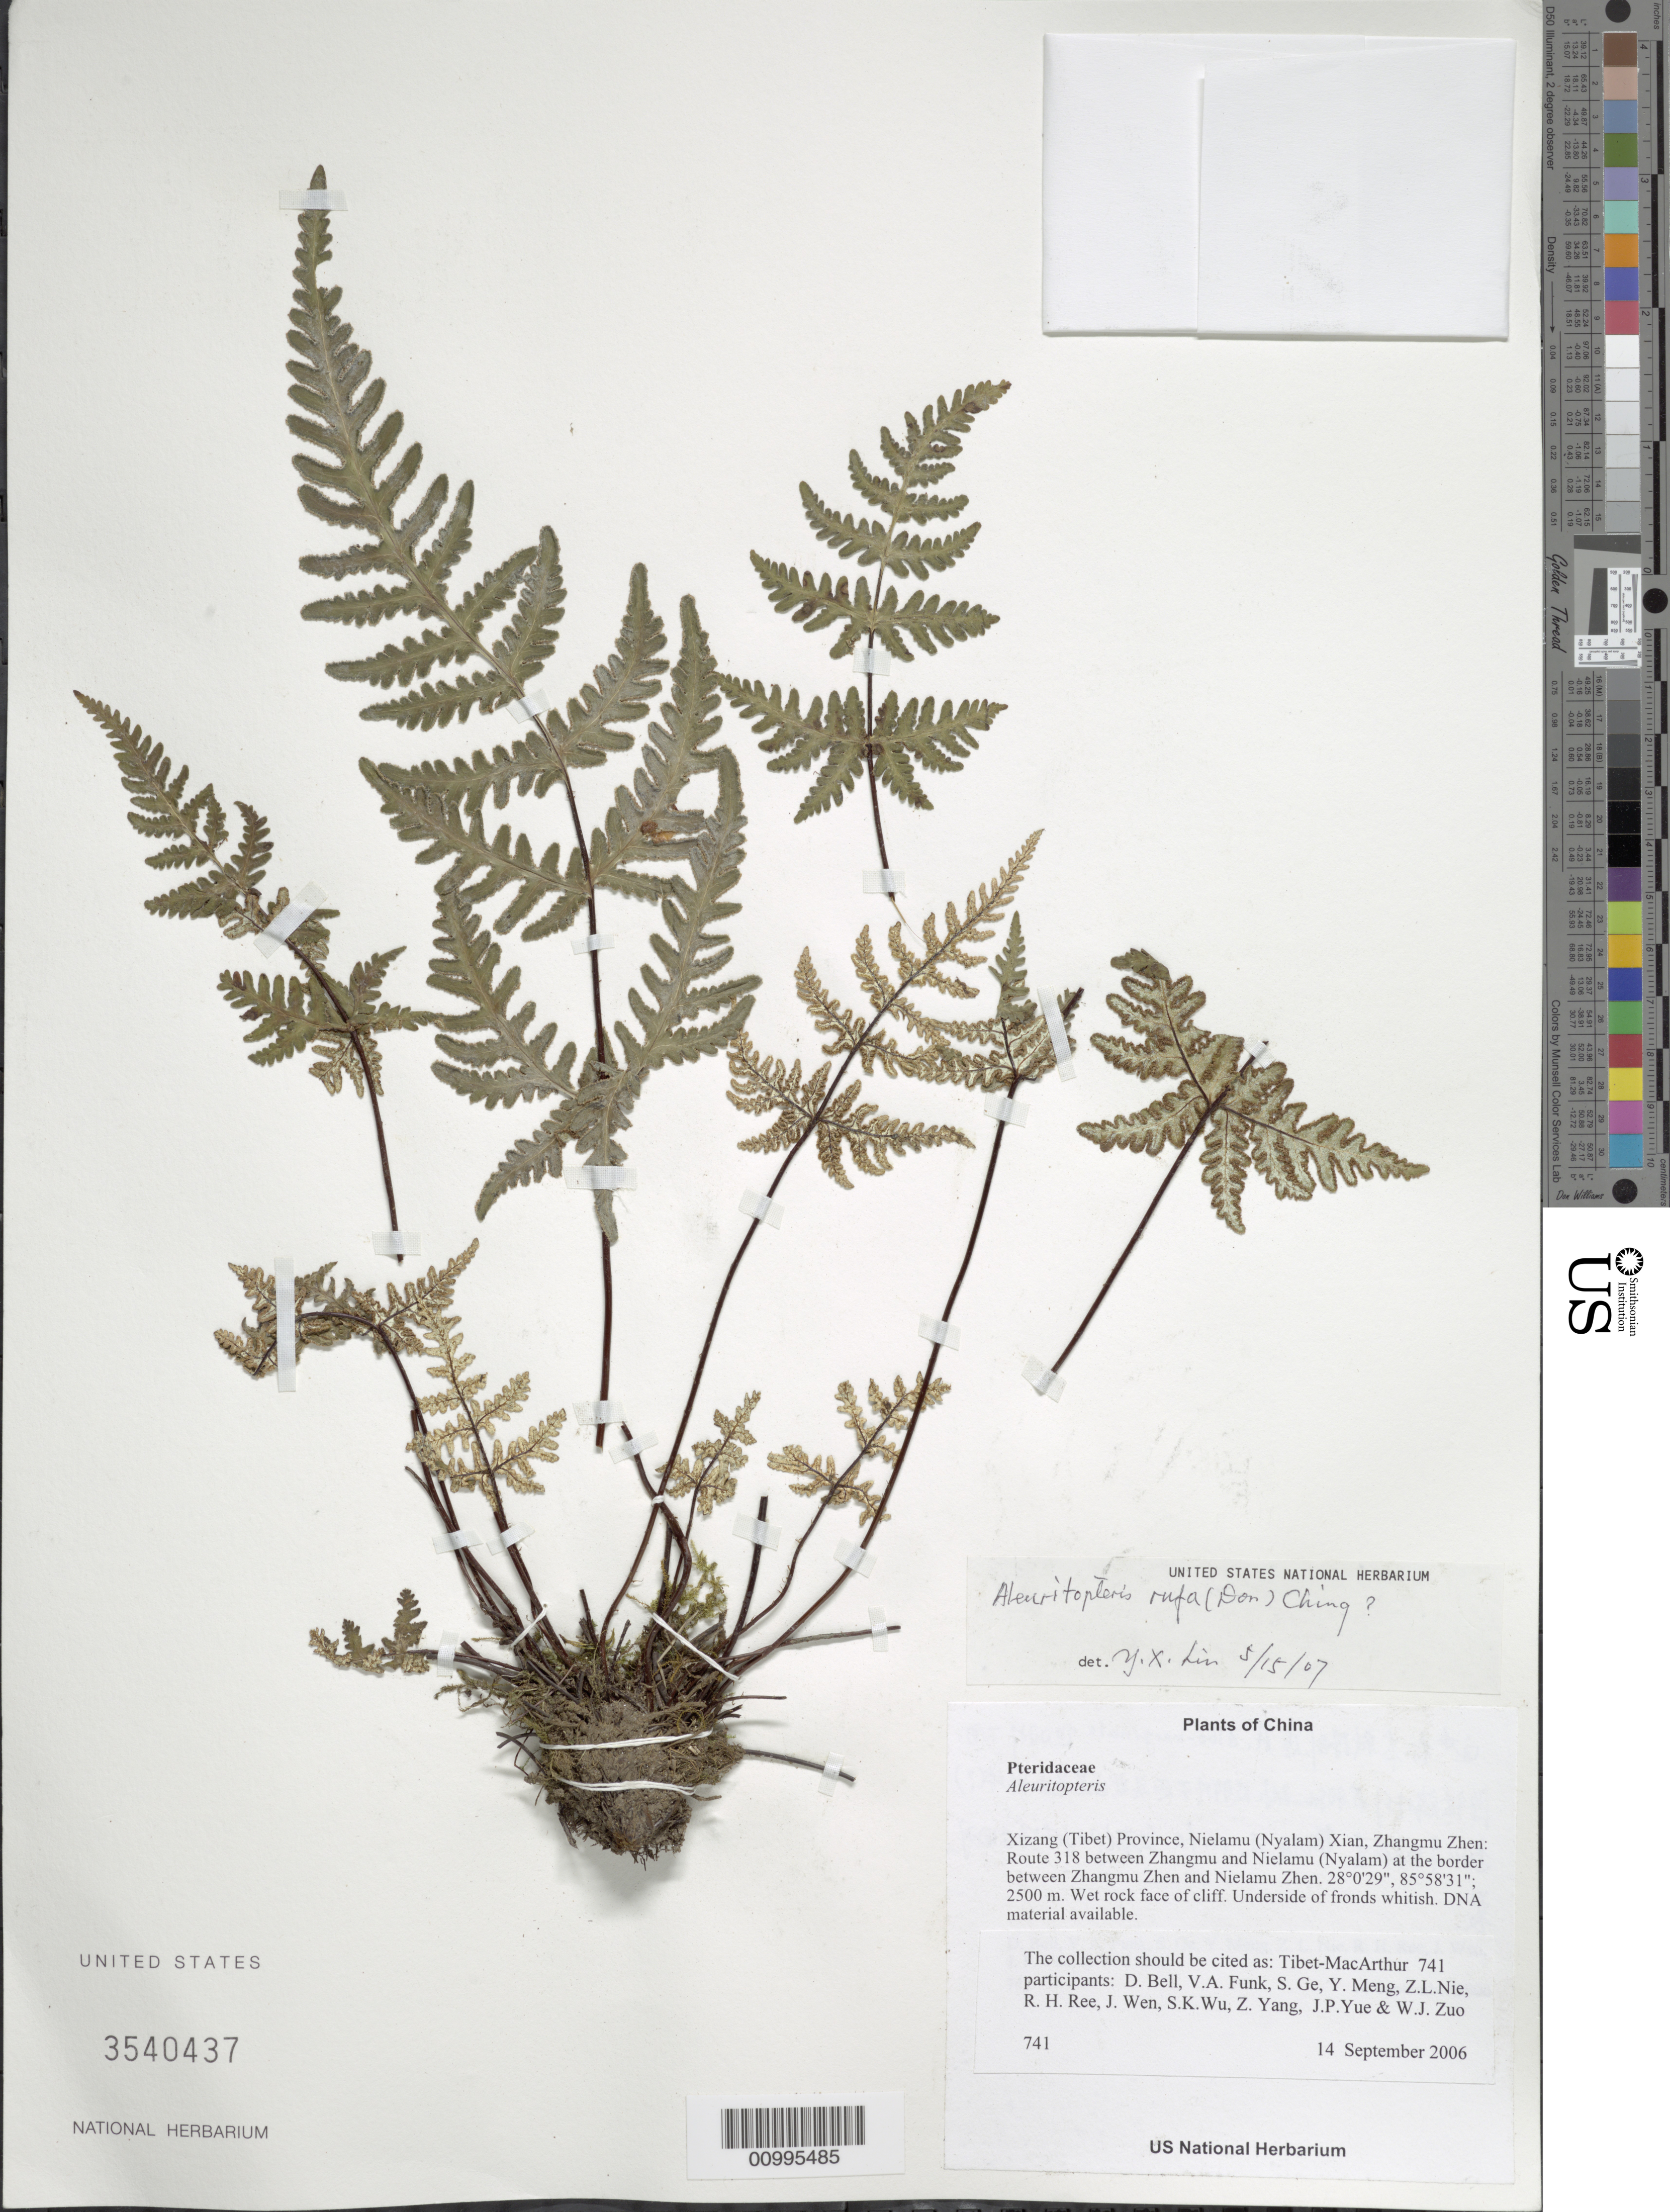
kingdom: Plantae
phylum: Tracheophyta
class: Polypodiopsida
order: Polypodiales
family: Pteridaceae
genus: Aleuritopteris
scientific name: Aleuritopteris rufa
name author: (D. Don) Ching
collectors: Tibet-MacArthur, D. A. Bell, V. Funk, S. Ge, Y. Meng, Z. Nie, R. Ree, J. Wen, J. Yue & W. Zuo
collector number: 741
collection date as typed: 14 Sep 2006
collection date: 2006-09-14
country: China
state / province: Xizang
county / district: Nielamu (Nyalam) Xian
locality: Nielamu Zhen. Route 318 between Zhangmu and Nielamu (Nyalam) at the border between Zhangmu Zhen and Nielamu Zhen.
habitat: Base of wet cliff, steep rocky slopes with Alnus semicordata, and disturbed roadside. Wet rock face of cliff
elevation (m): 2500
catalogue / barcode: US 3540437